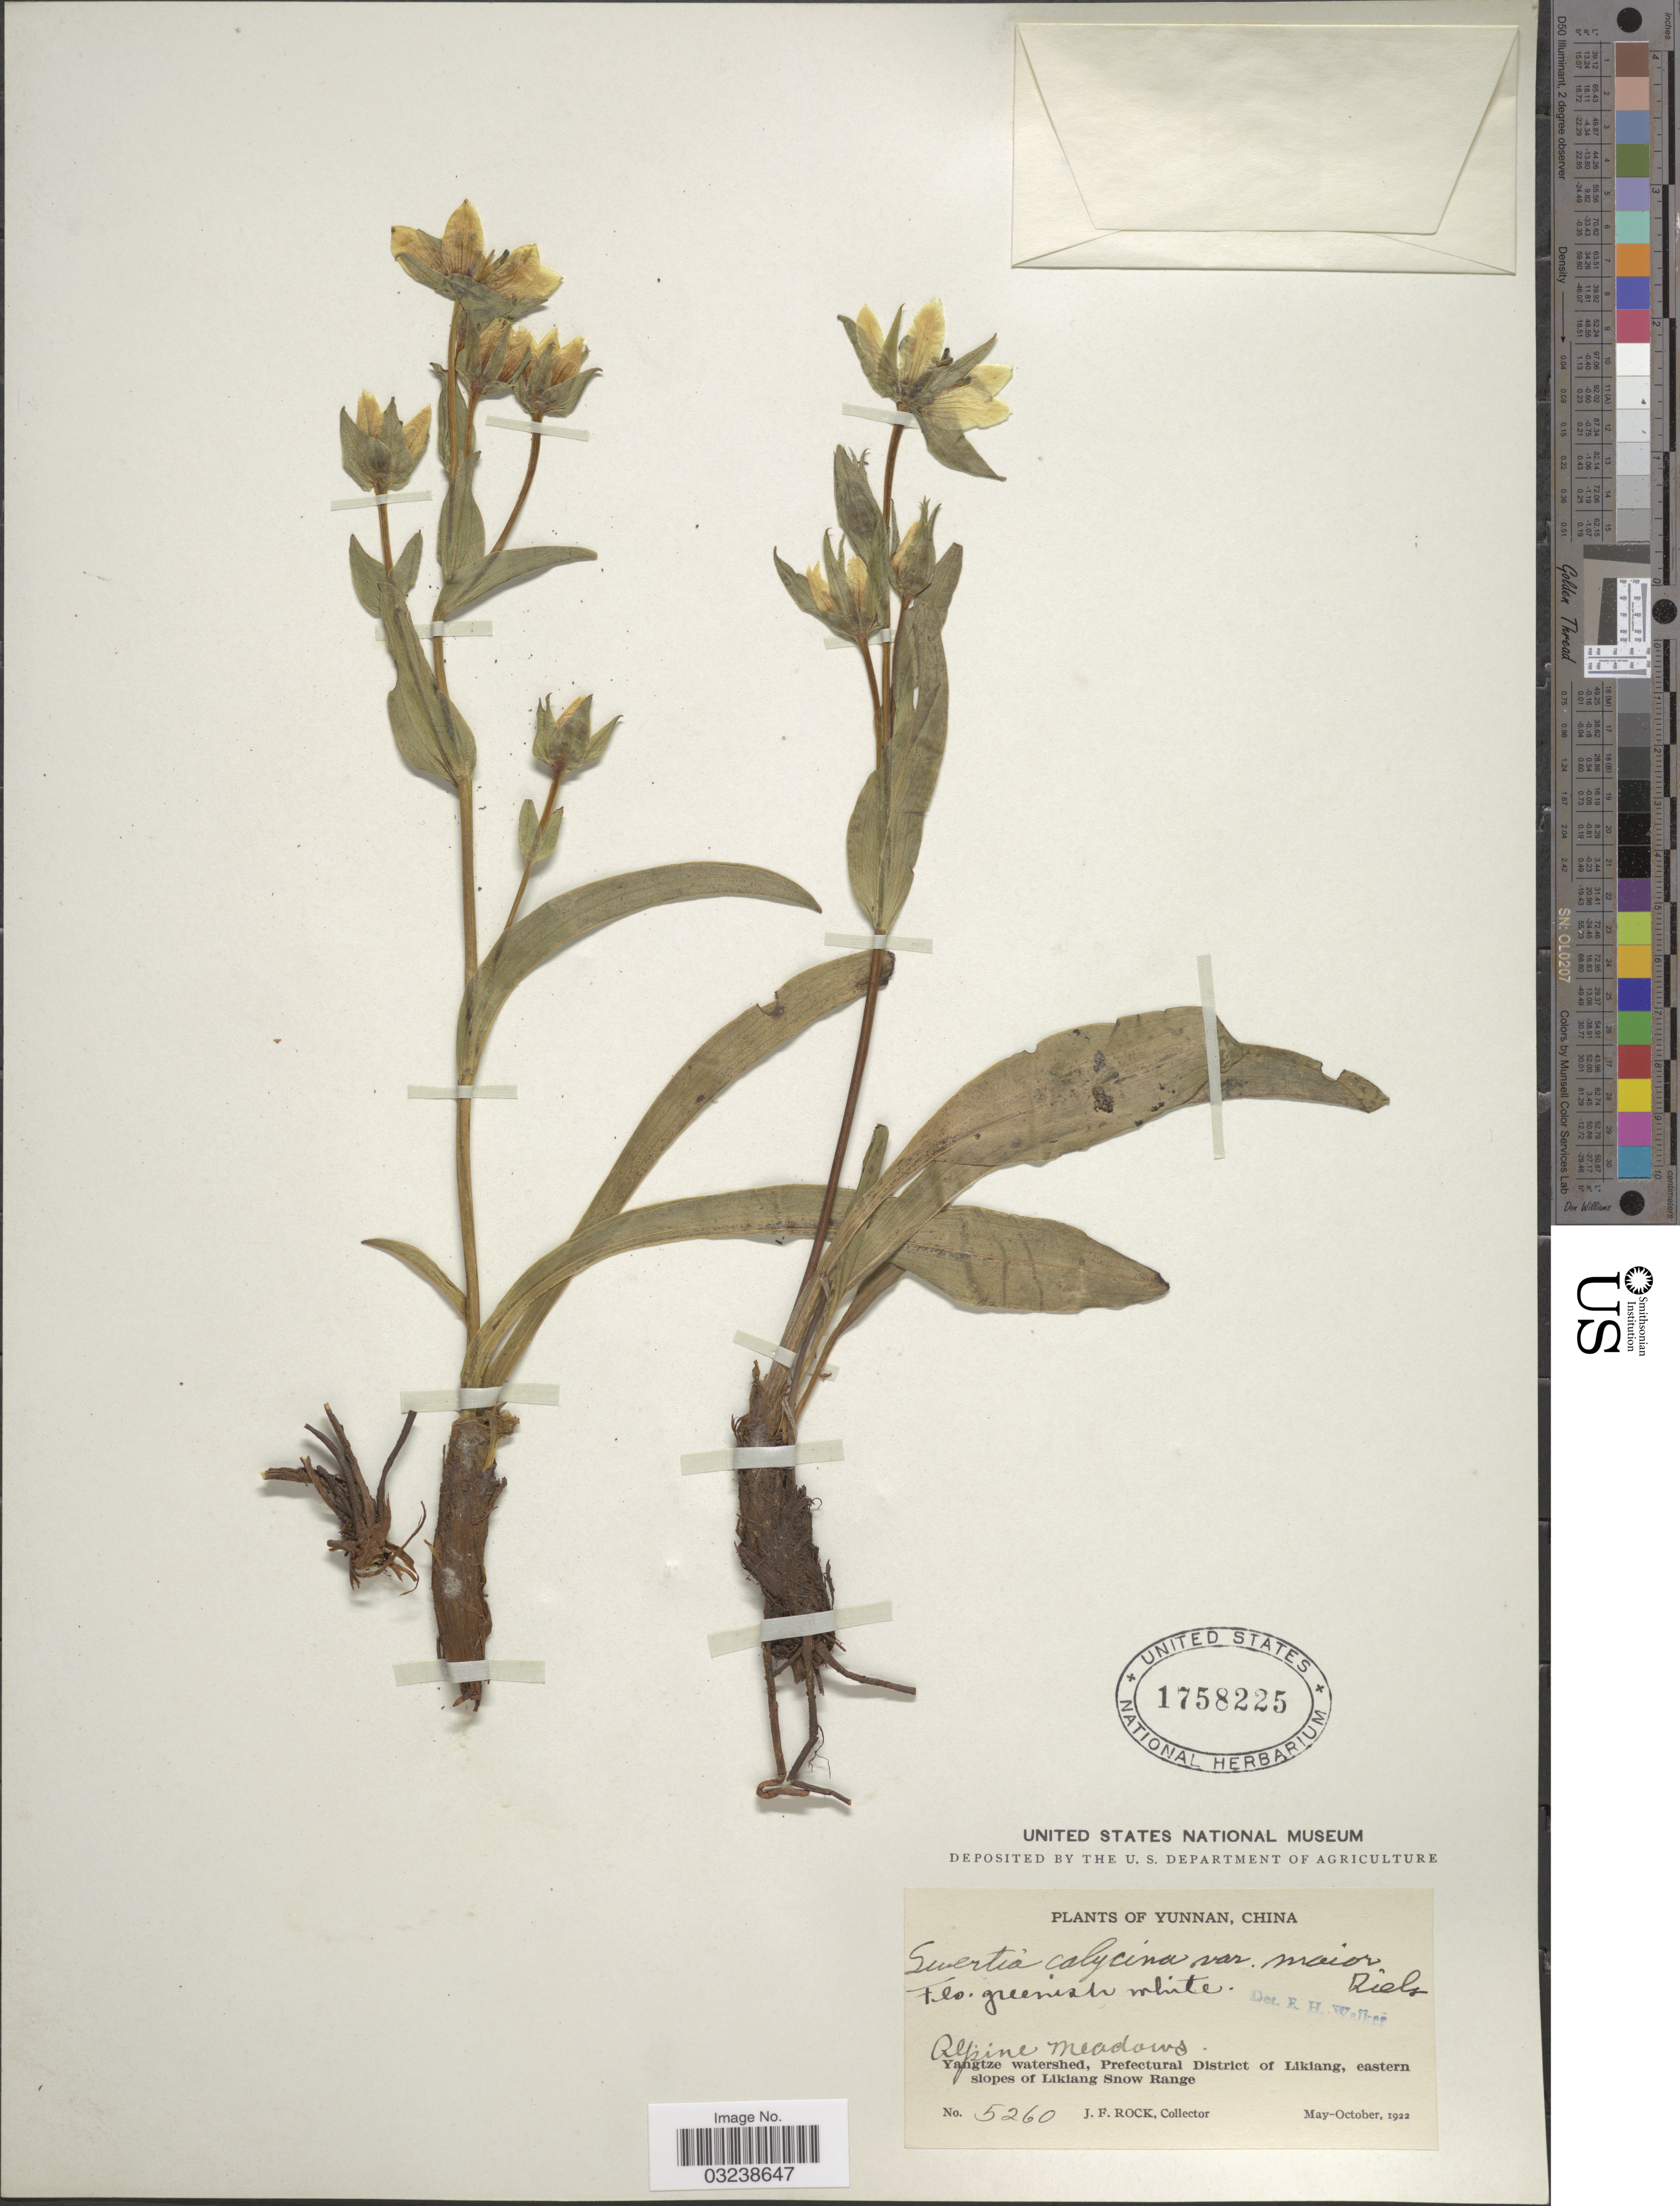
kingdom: Plantae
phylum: Tracheophyta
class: Magnoliopsida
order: Gentianales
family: Gentianaceae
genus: Swertia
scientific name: Swertia calycina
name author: Franch.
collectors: J. Rock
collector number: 5260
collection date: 1922-05/1922-10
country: China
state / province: Yunnan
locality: Alpine Meadows. Yangtze watershed, Prefectural District of Likiang, eastern slopes of Likiang Snow Range.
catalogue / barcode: US 1758225